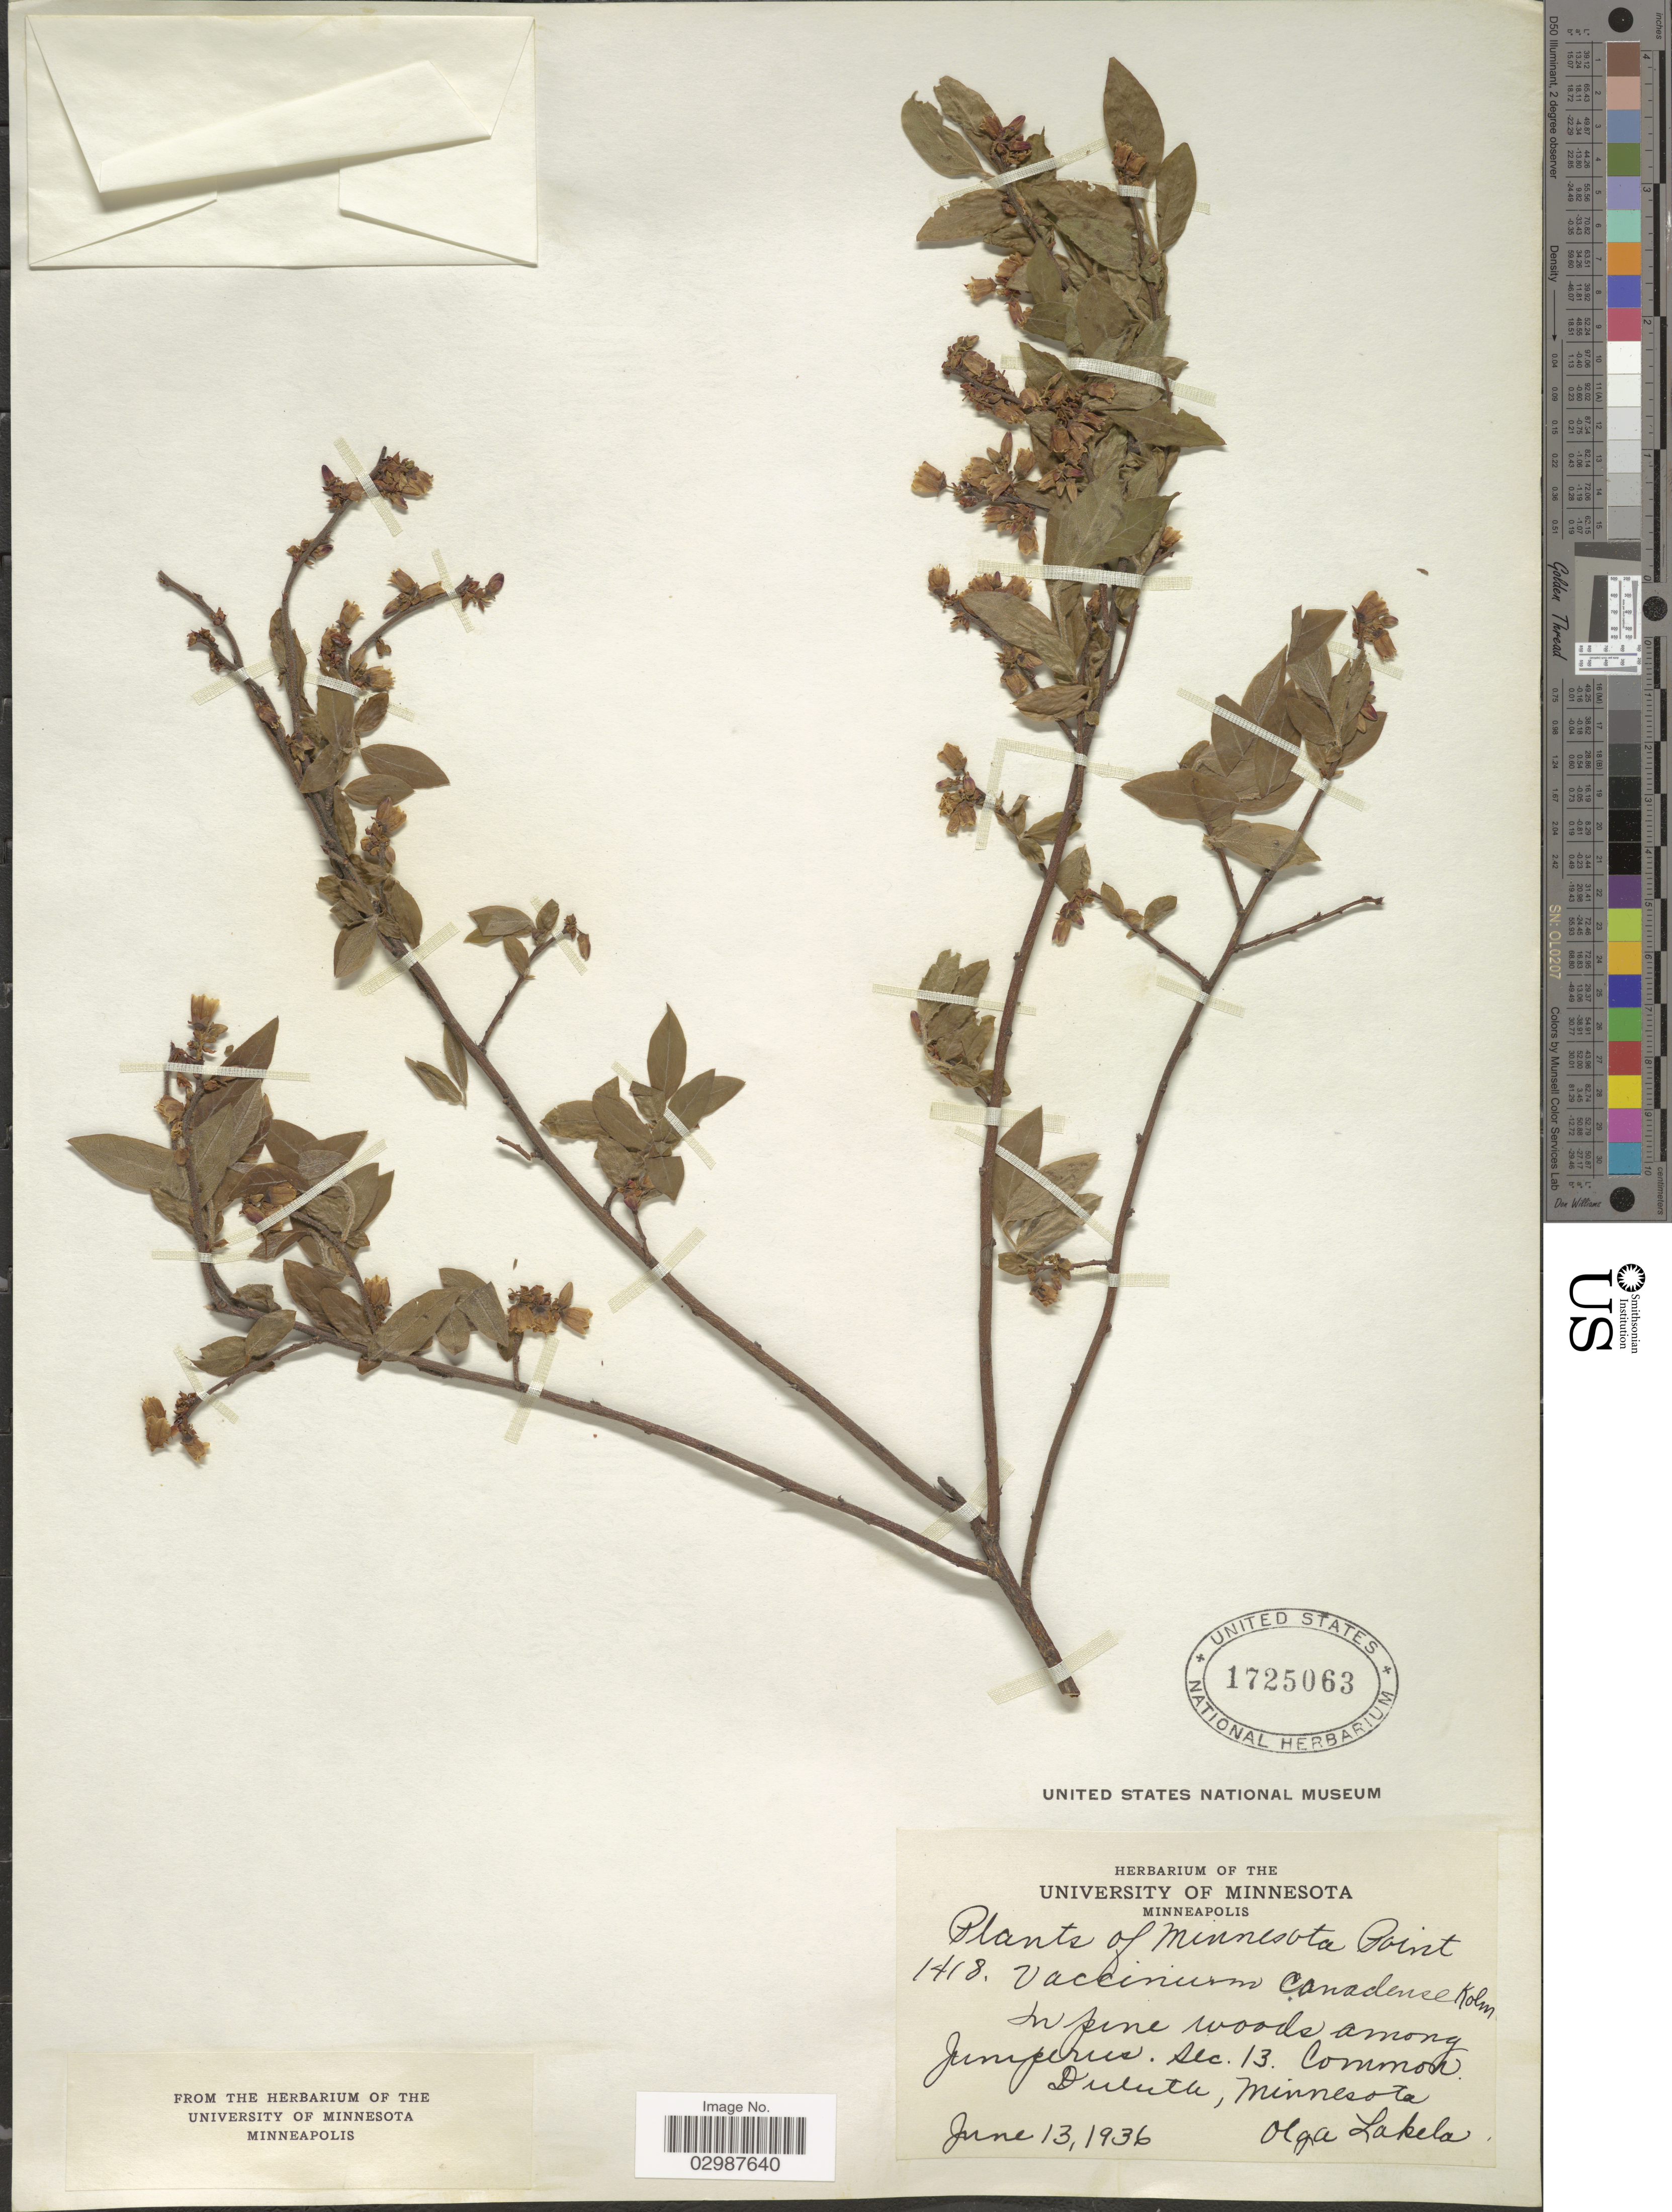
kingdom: Plantae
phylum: Tracheophyta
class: Magnoliopsida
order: Ericales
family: Ericaceae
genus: Vaccinium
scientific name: Vaccinium canadense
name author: Kalm ex Richardson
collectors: O. K. Lakela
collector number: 1418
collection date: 1936-06-13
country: United States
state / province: Minnesota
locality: Sec. 13. Duluth.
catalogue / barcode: US 1725063